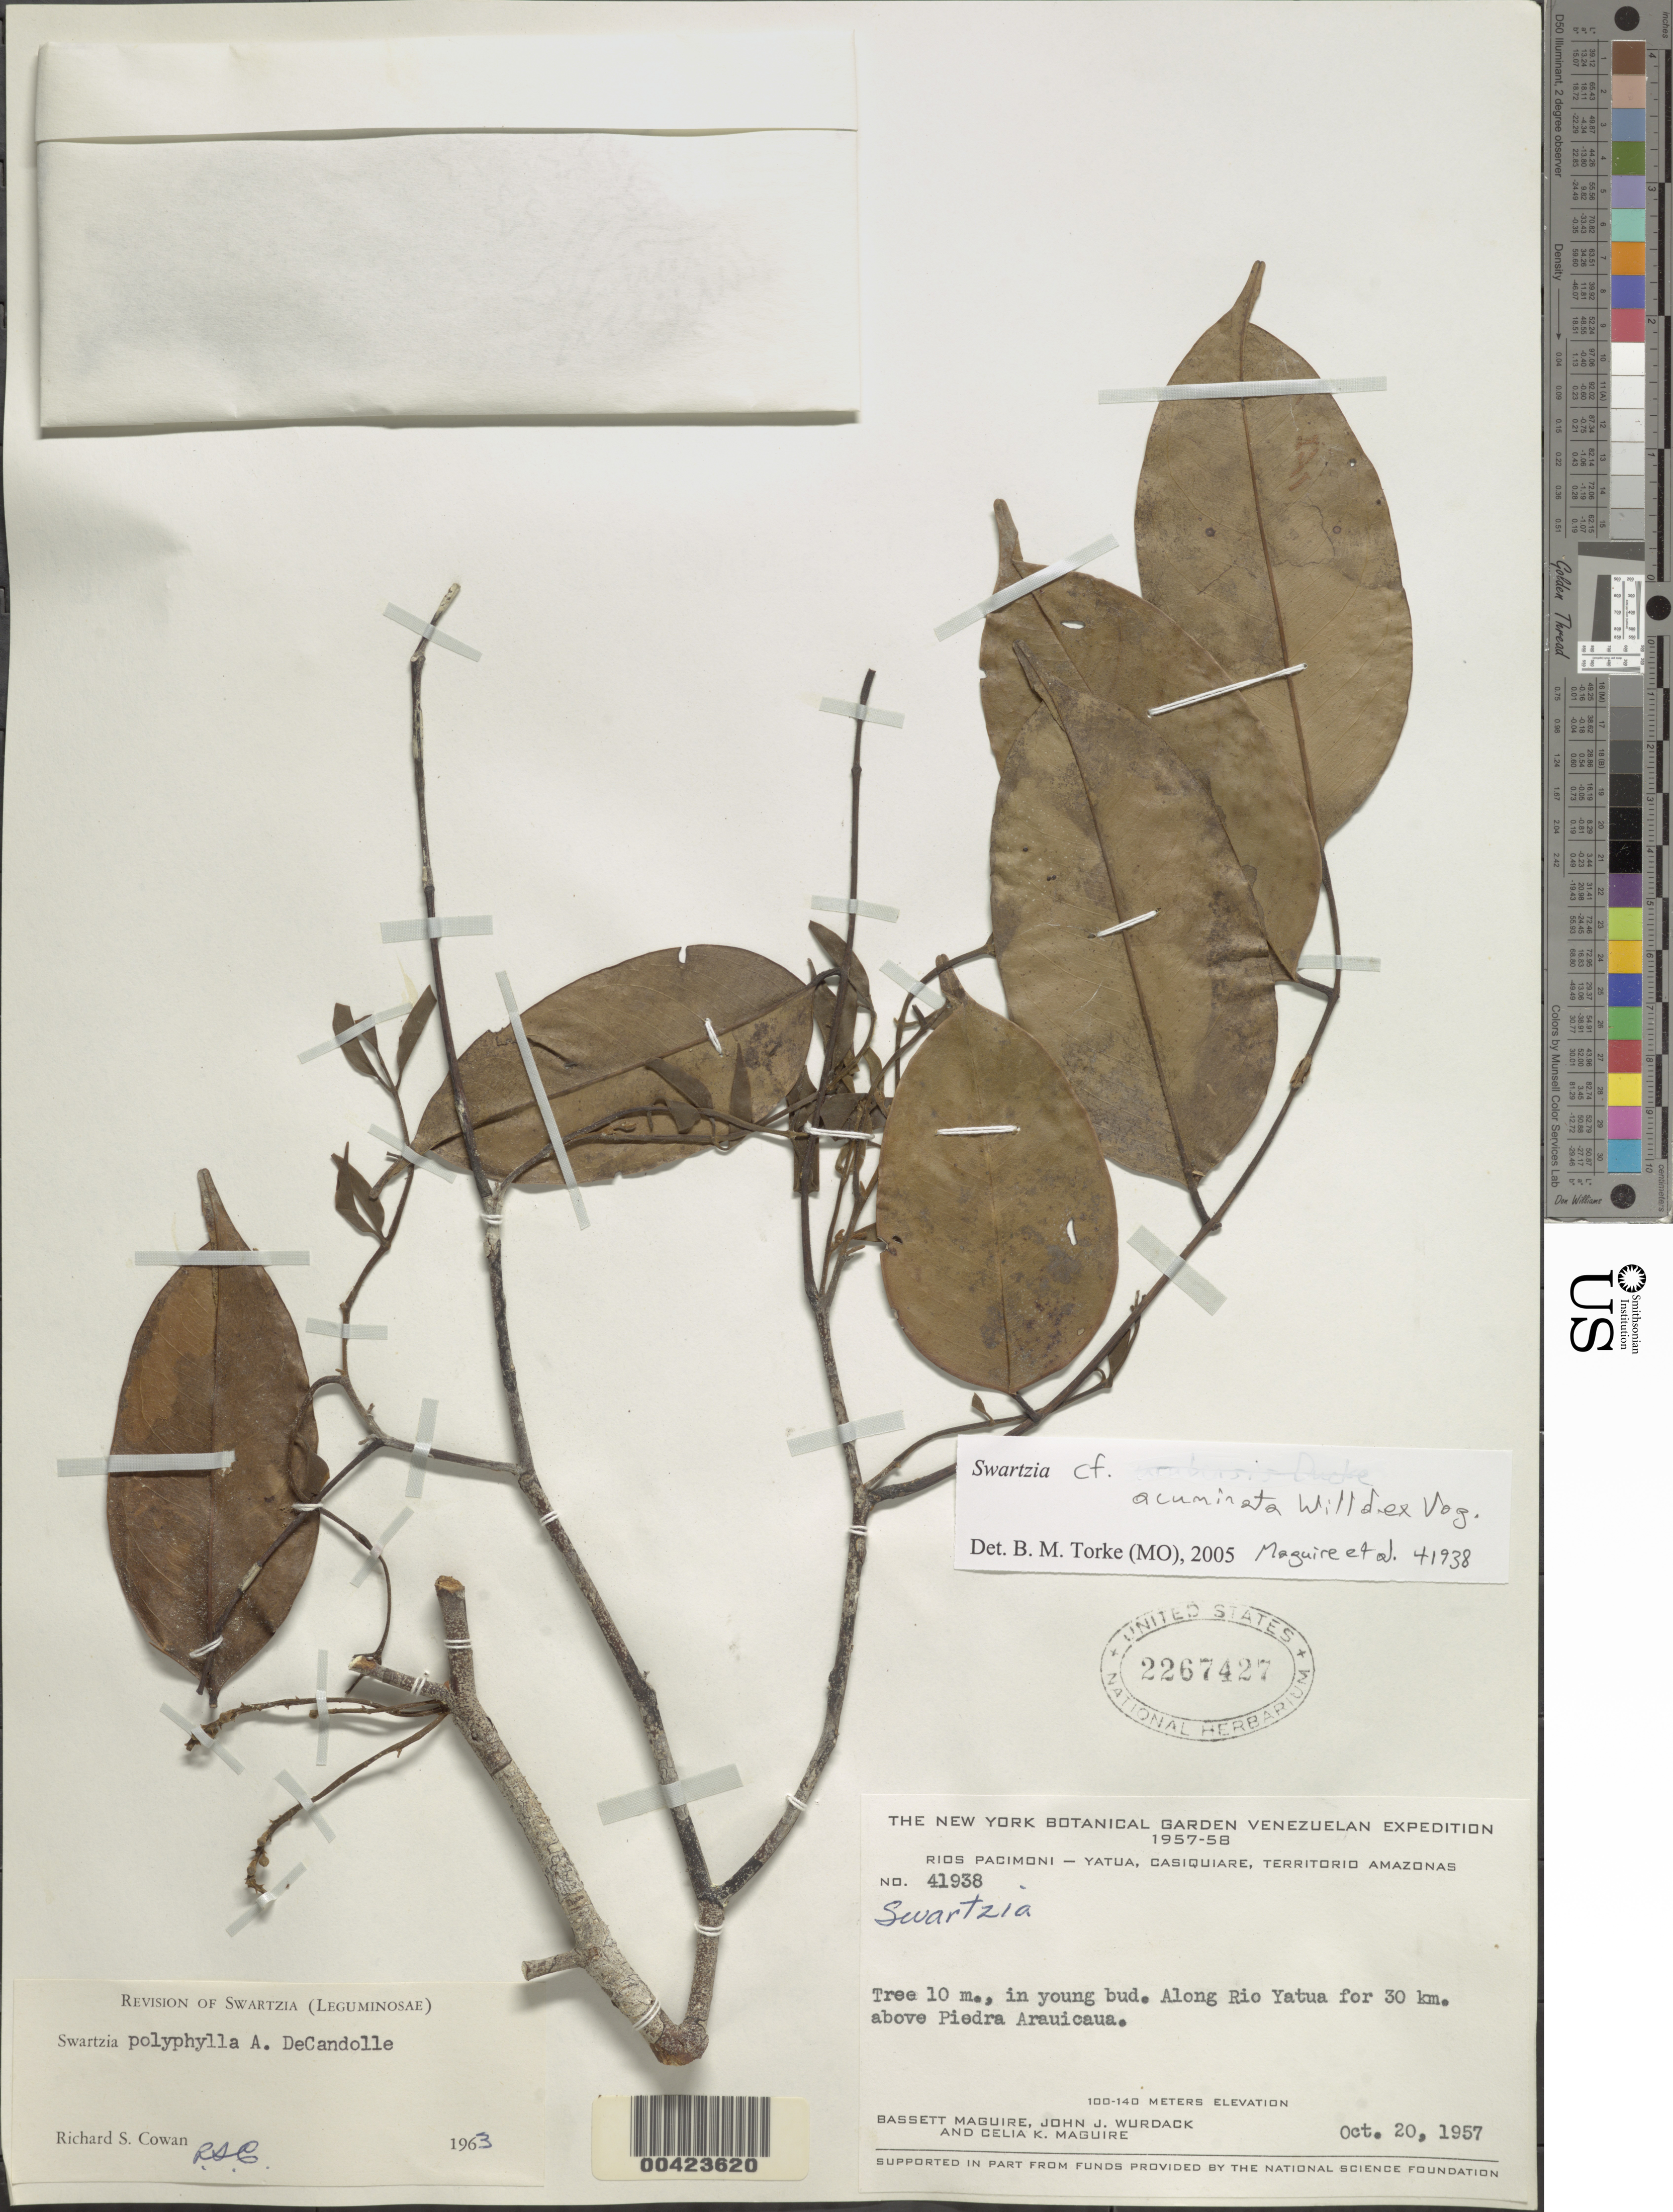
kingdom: Plantae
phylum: Tracheophyta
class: Magnoliopsida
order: Fabales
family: Fabaceae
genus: Swartzia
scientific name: Swartzia polyphylla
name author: DC.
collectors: B. Maguire, J. J. Wurdack & C. K. Maguire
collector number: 41938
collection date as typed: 20 Oct 1957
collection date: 1957-10-20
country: Venezuela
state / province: Amazonas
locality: Piedra Arauicaua, above; along Rio Yatua for 30 km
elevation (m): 100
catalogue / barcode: US 2267427